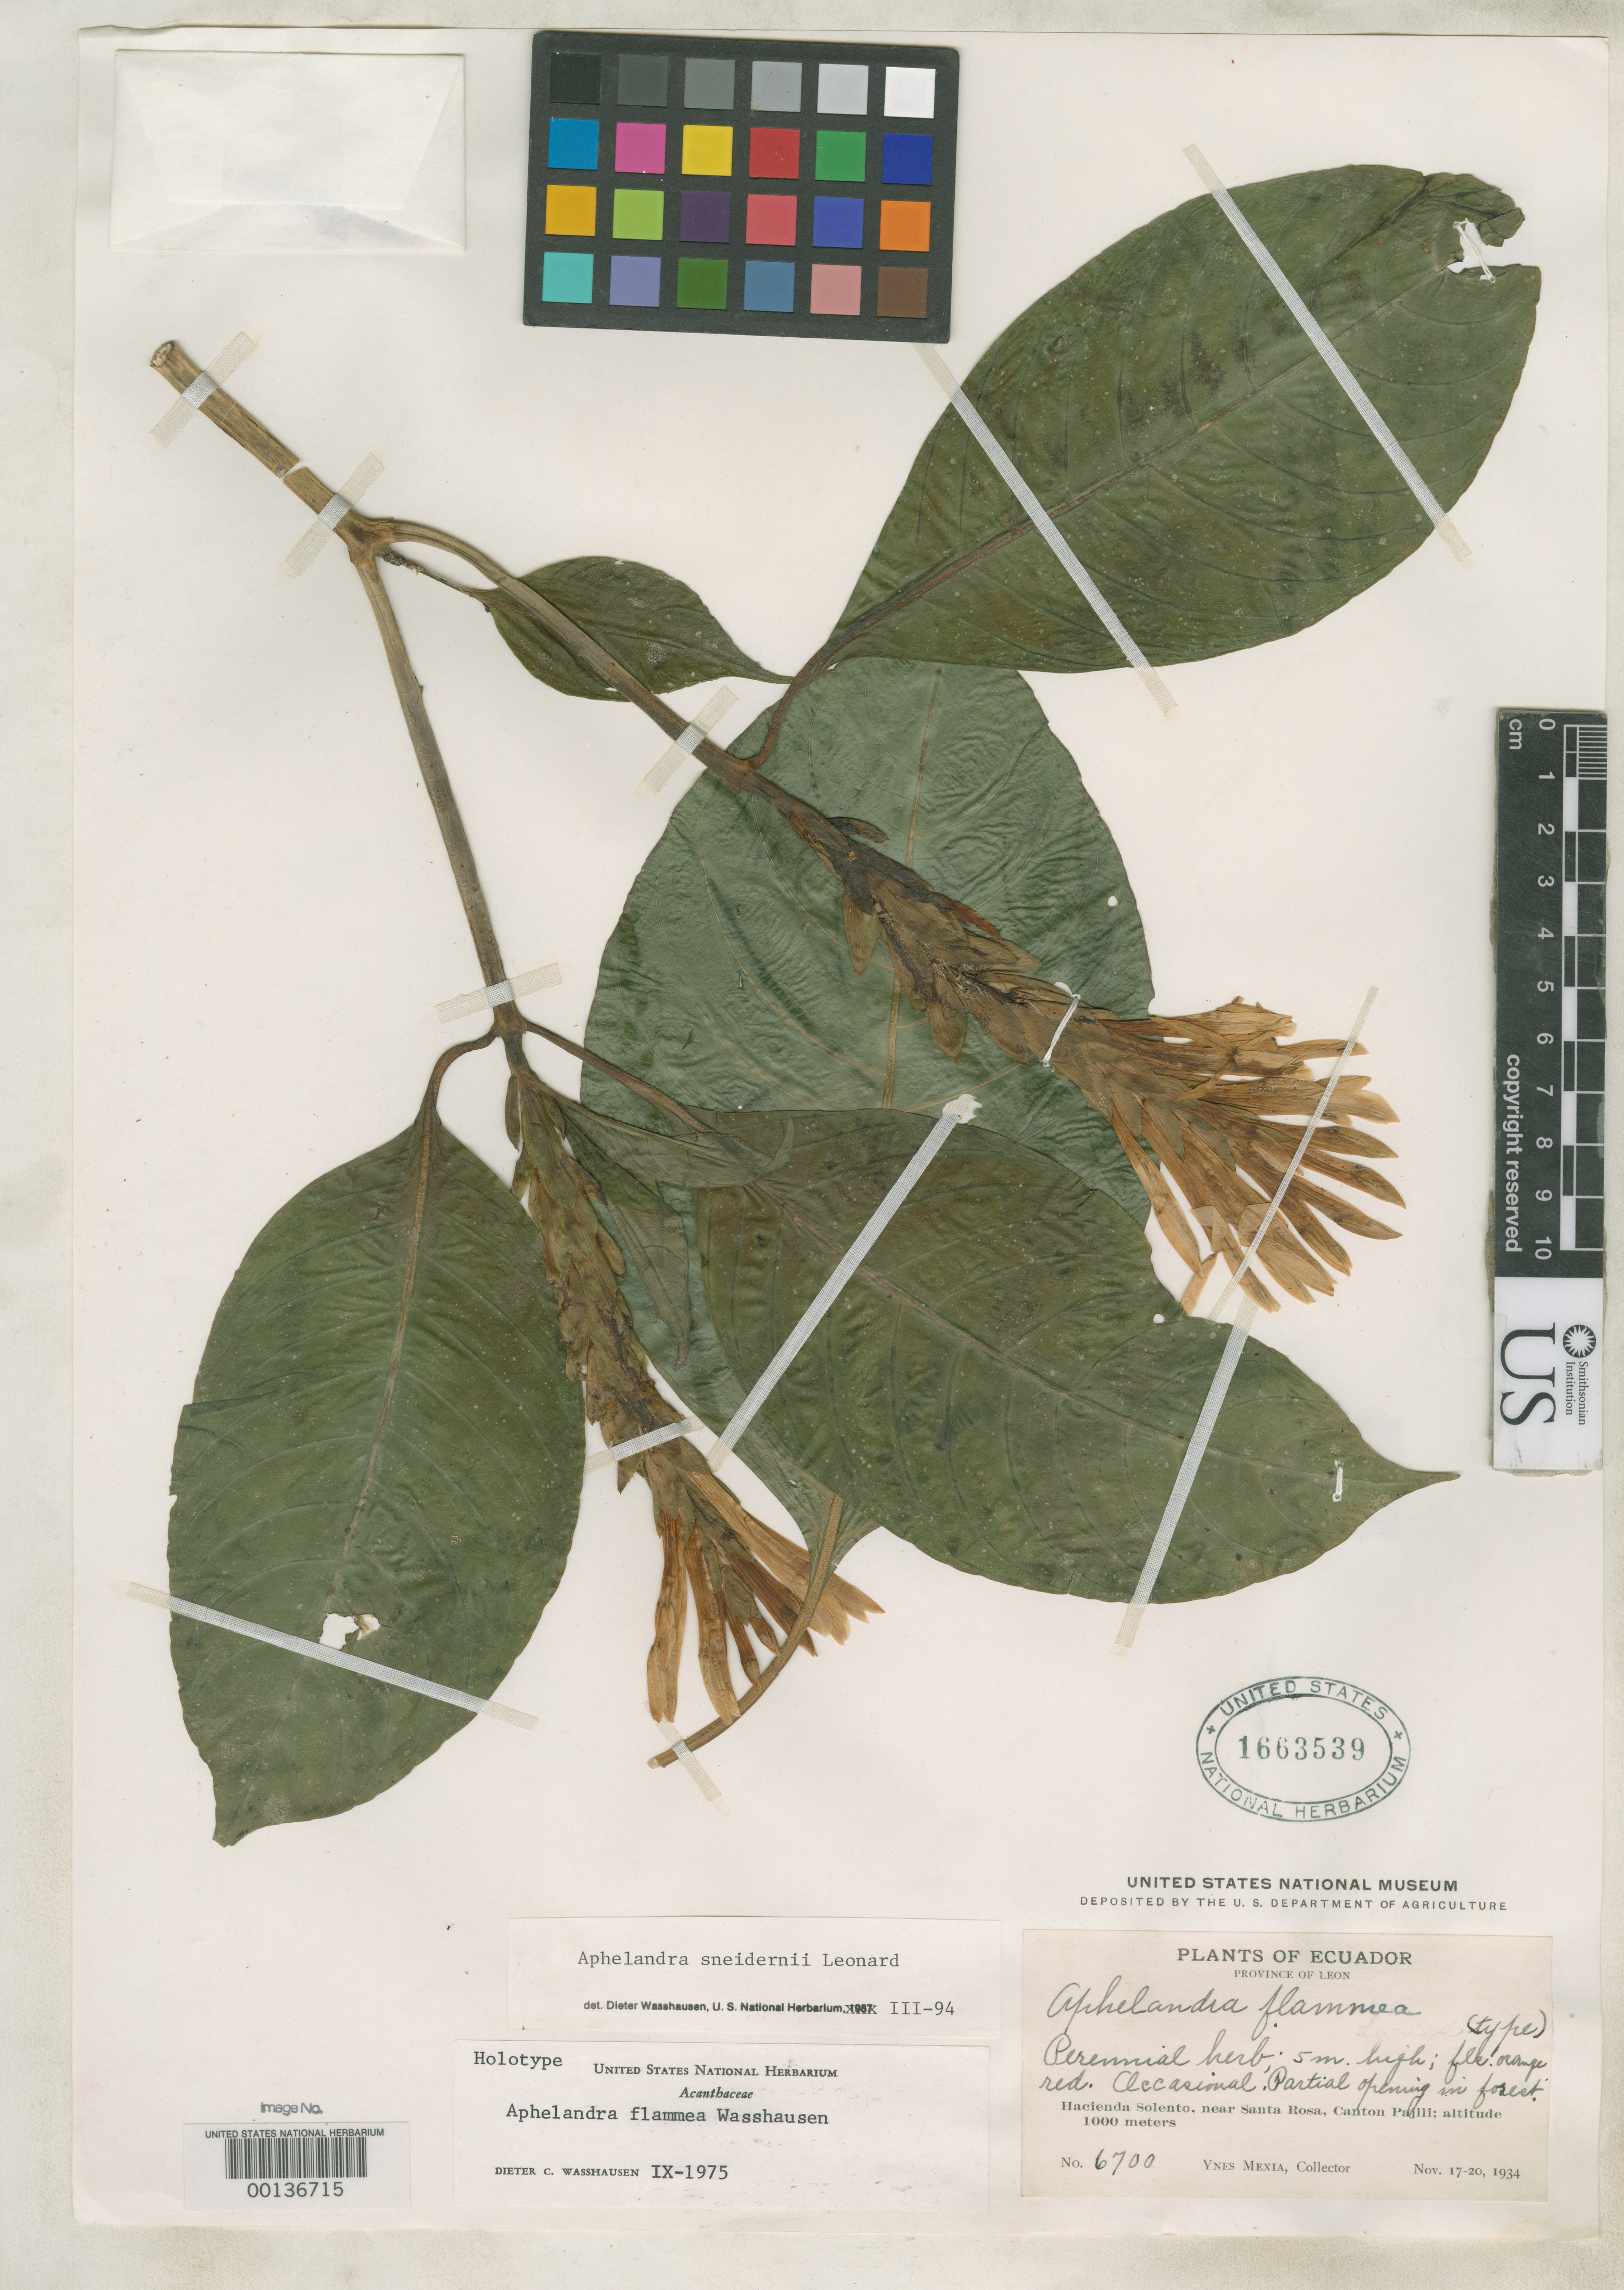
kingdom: Plantae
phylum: Tracheophyta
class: Magnoliopsida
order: Lamiales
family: Acanthaceae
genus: Aphelandra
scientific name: Aphelandra flammea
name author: Wassh.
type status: Holotype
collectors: Y. Mexia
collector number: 6700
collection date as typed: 17 Nov 1934 to 20 Nov 1934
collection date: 1934-11-17/1934-11-20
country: Ecuador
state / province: Cotopaxi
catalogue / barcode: US 1663539